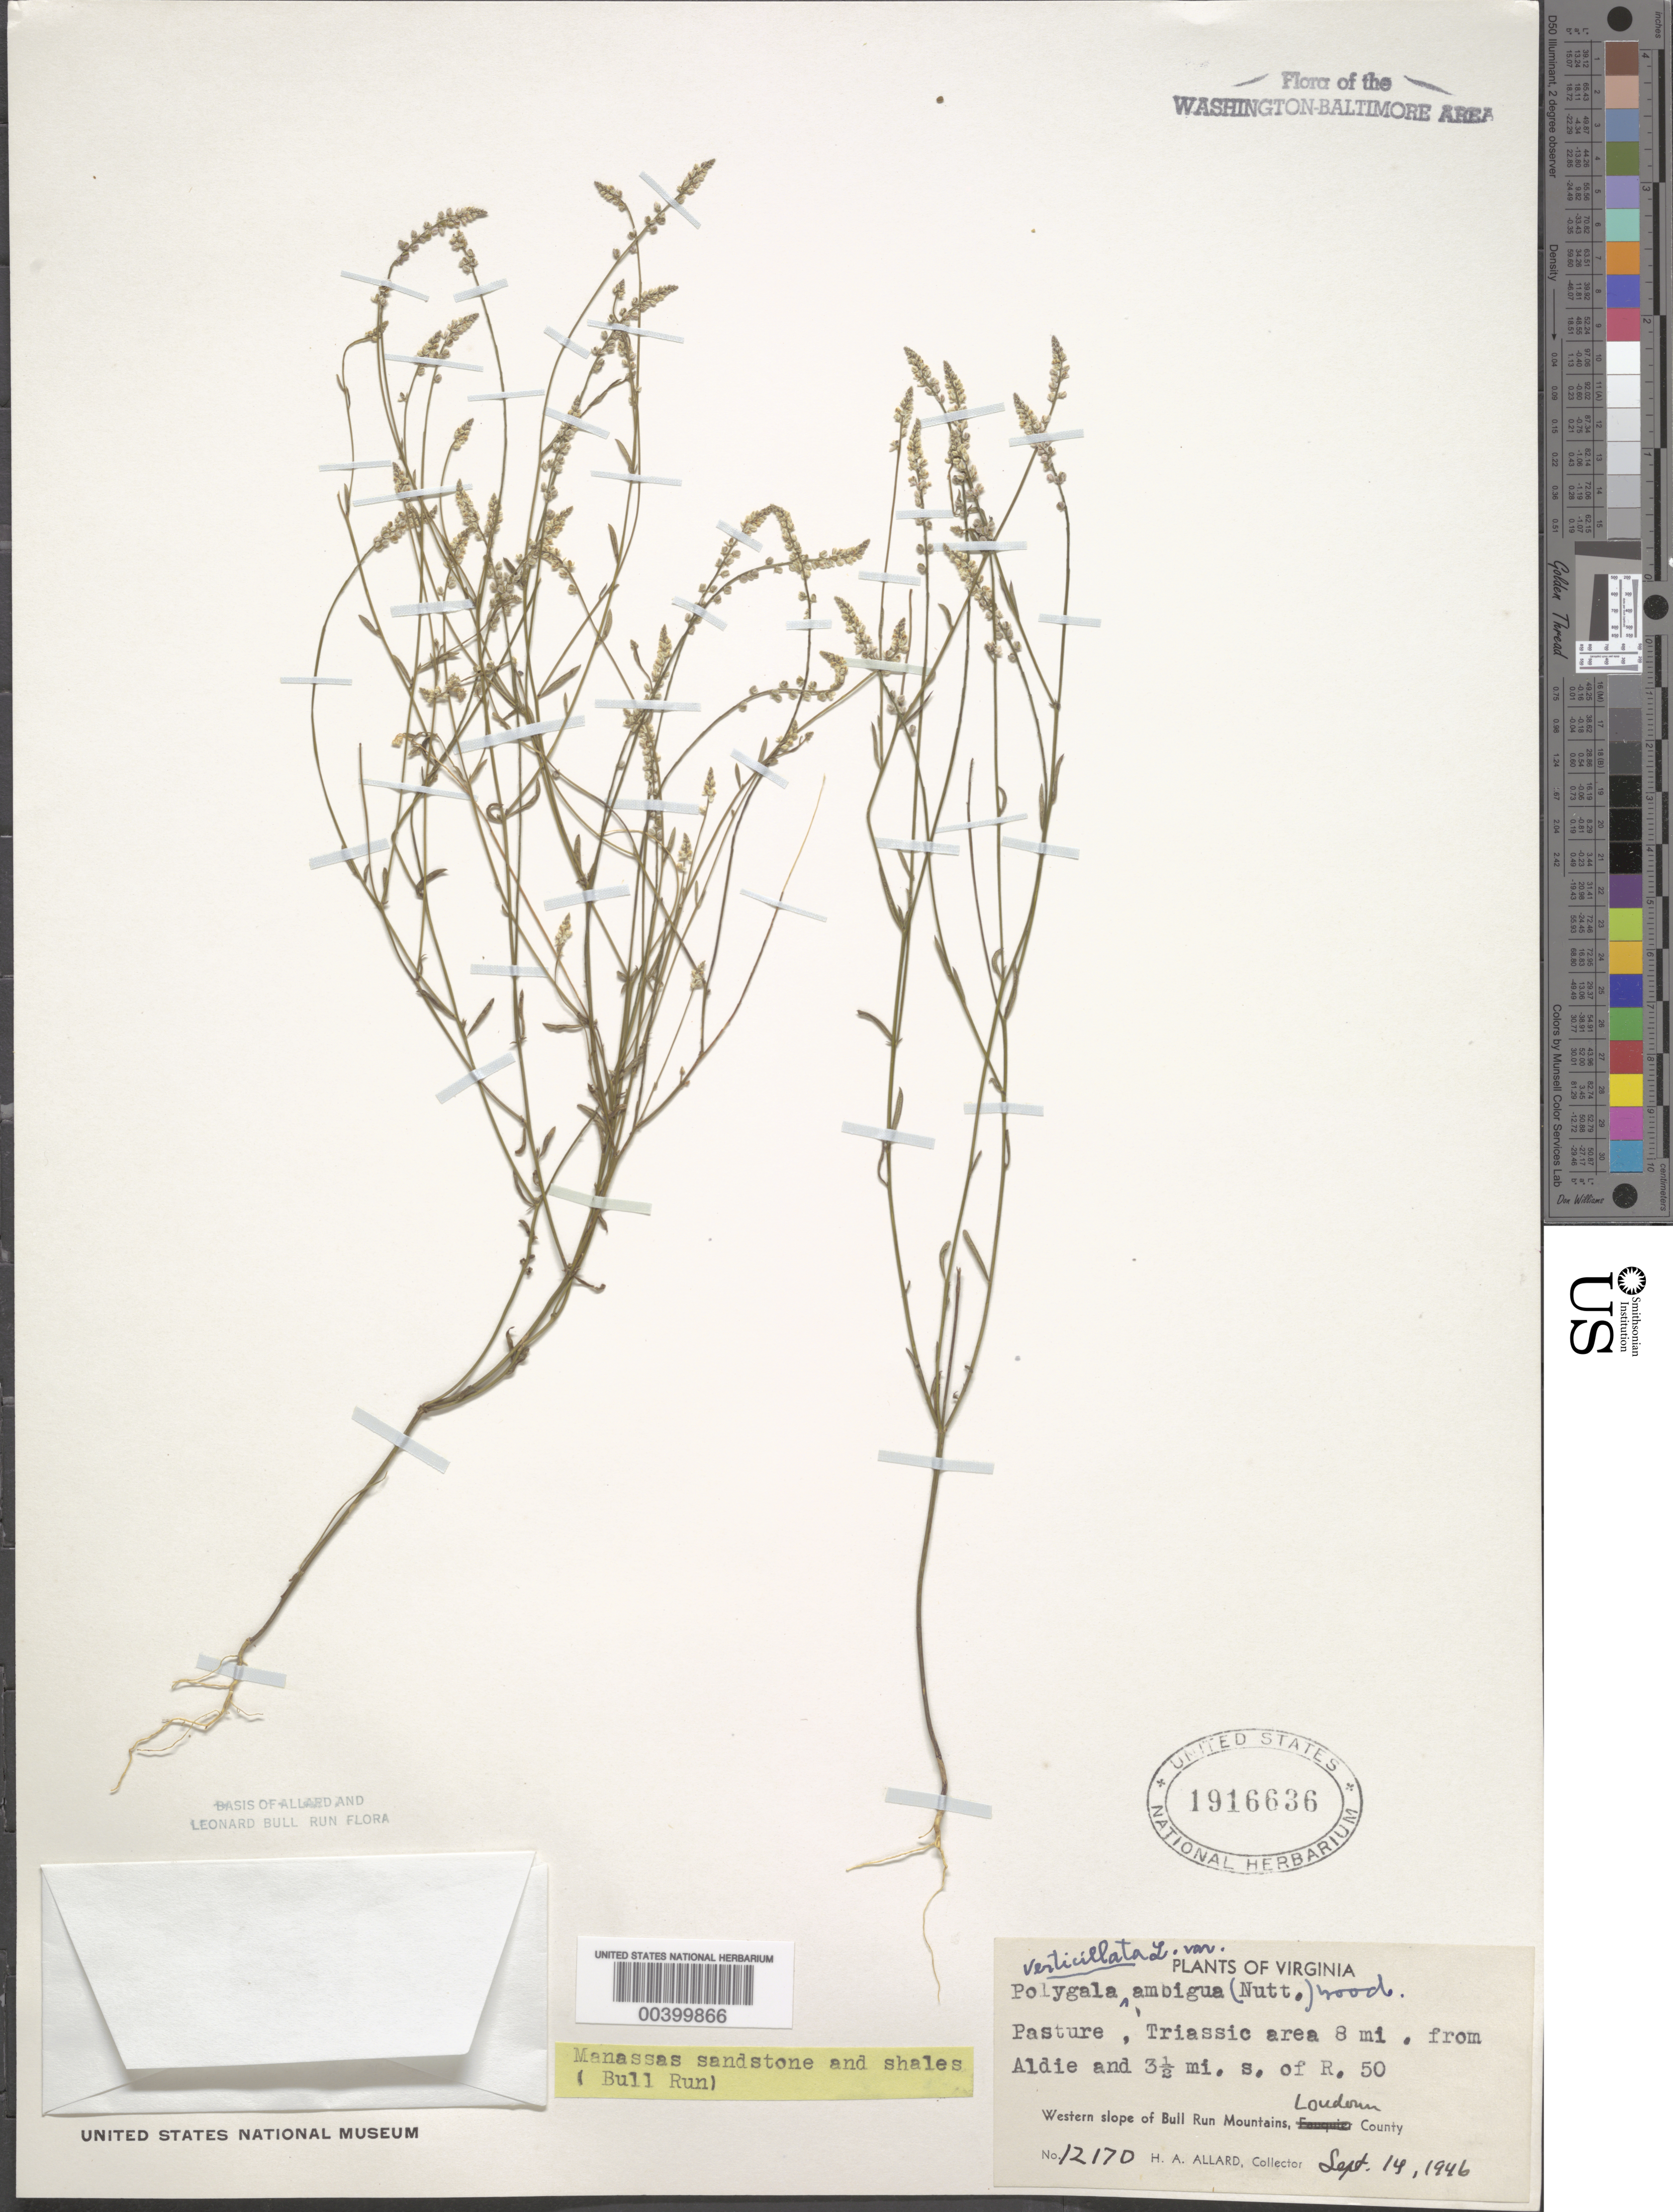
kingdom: Plantae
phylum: Tracheophyta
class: Magnoliopsida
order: Fabales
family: Polygalaceae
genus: Polygala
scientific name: Polygala verticillata var. ambigua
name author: (Nutt.) Alph. Wood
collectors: H. A. Allard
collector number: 12770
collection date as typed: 14 Sep 1946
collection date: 1946-09-14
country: United States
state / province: Virginia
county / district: Loudoun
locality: South of Route 50, Aldie vicinity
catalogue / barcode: US 1916636